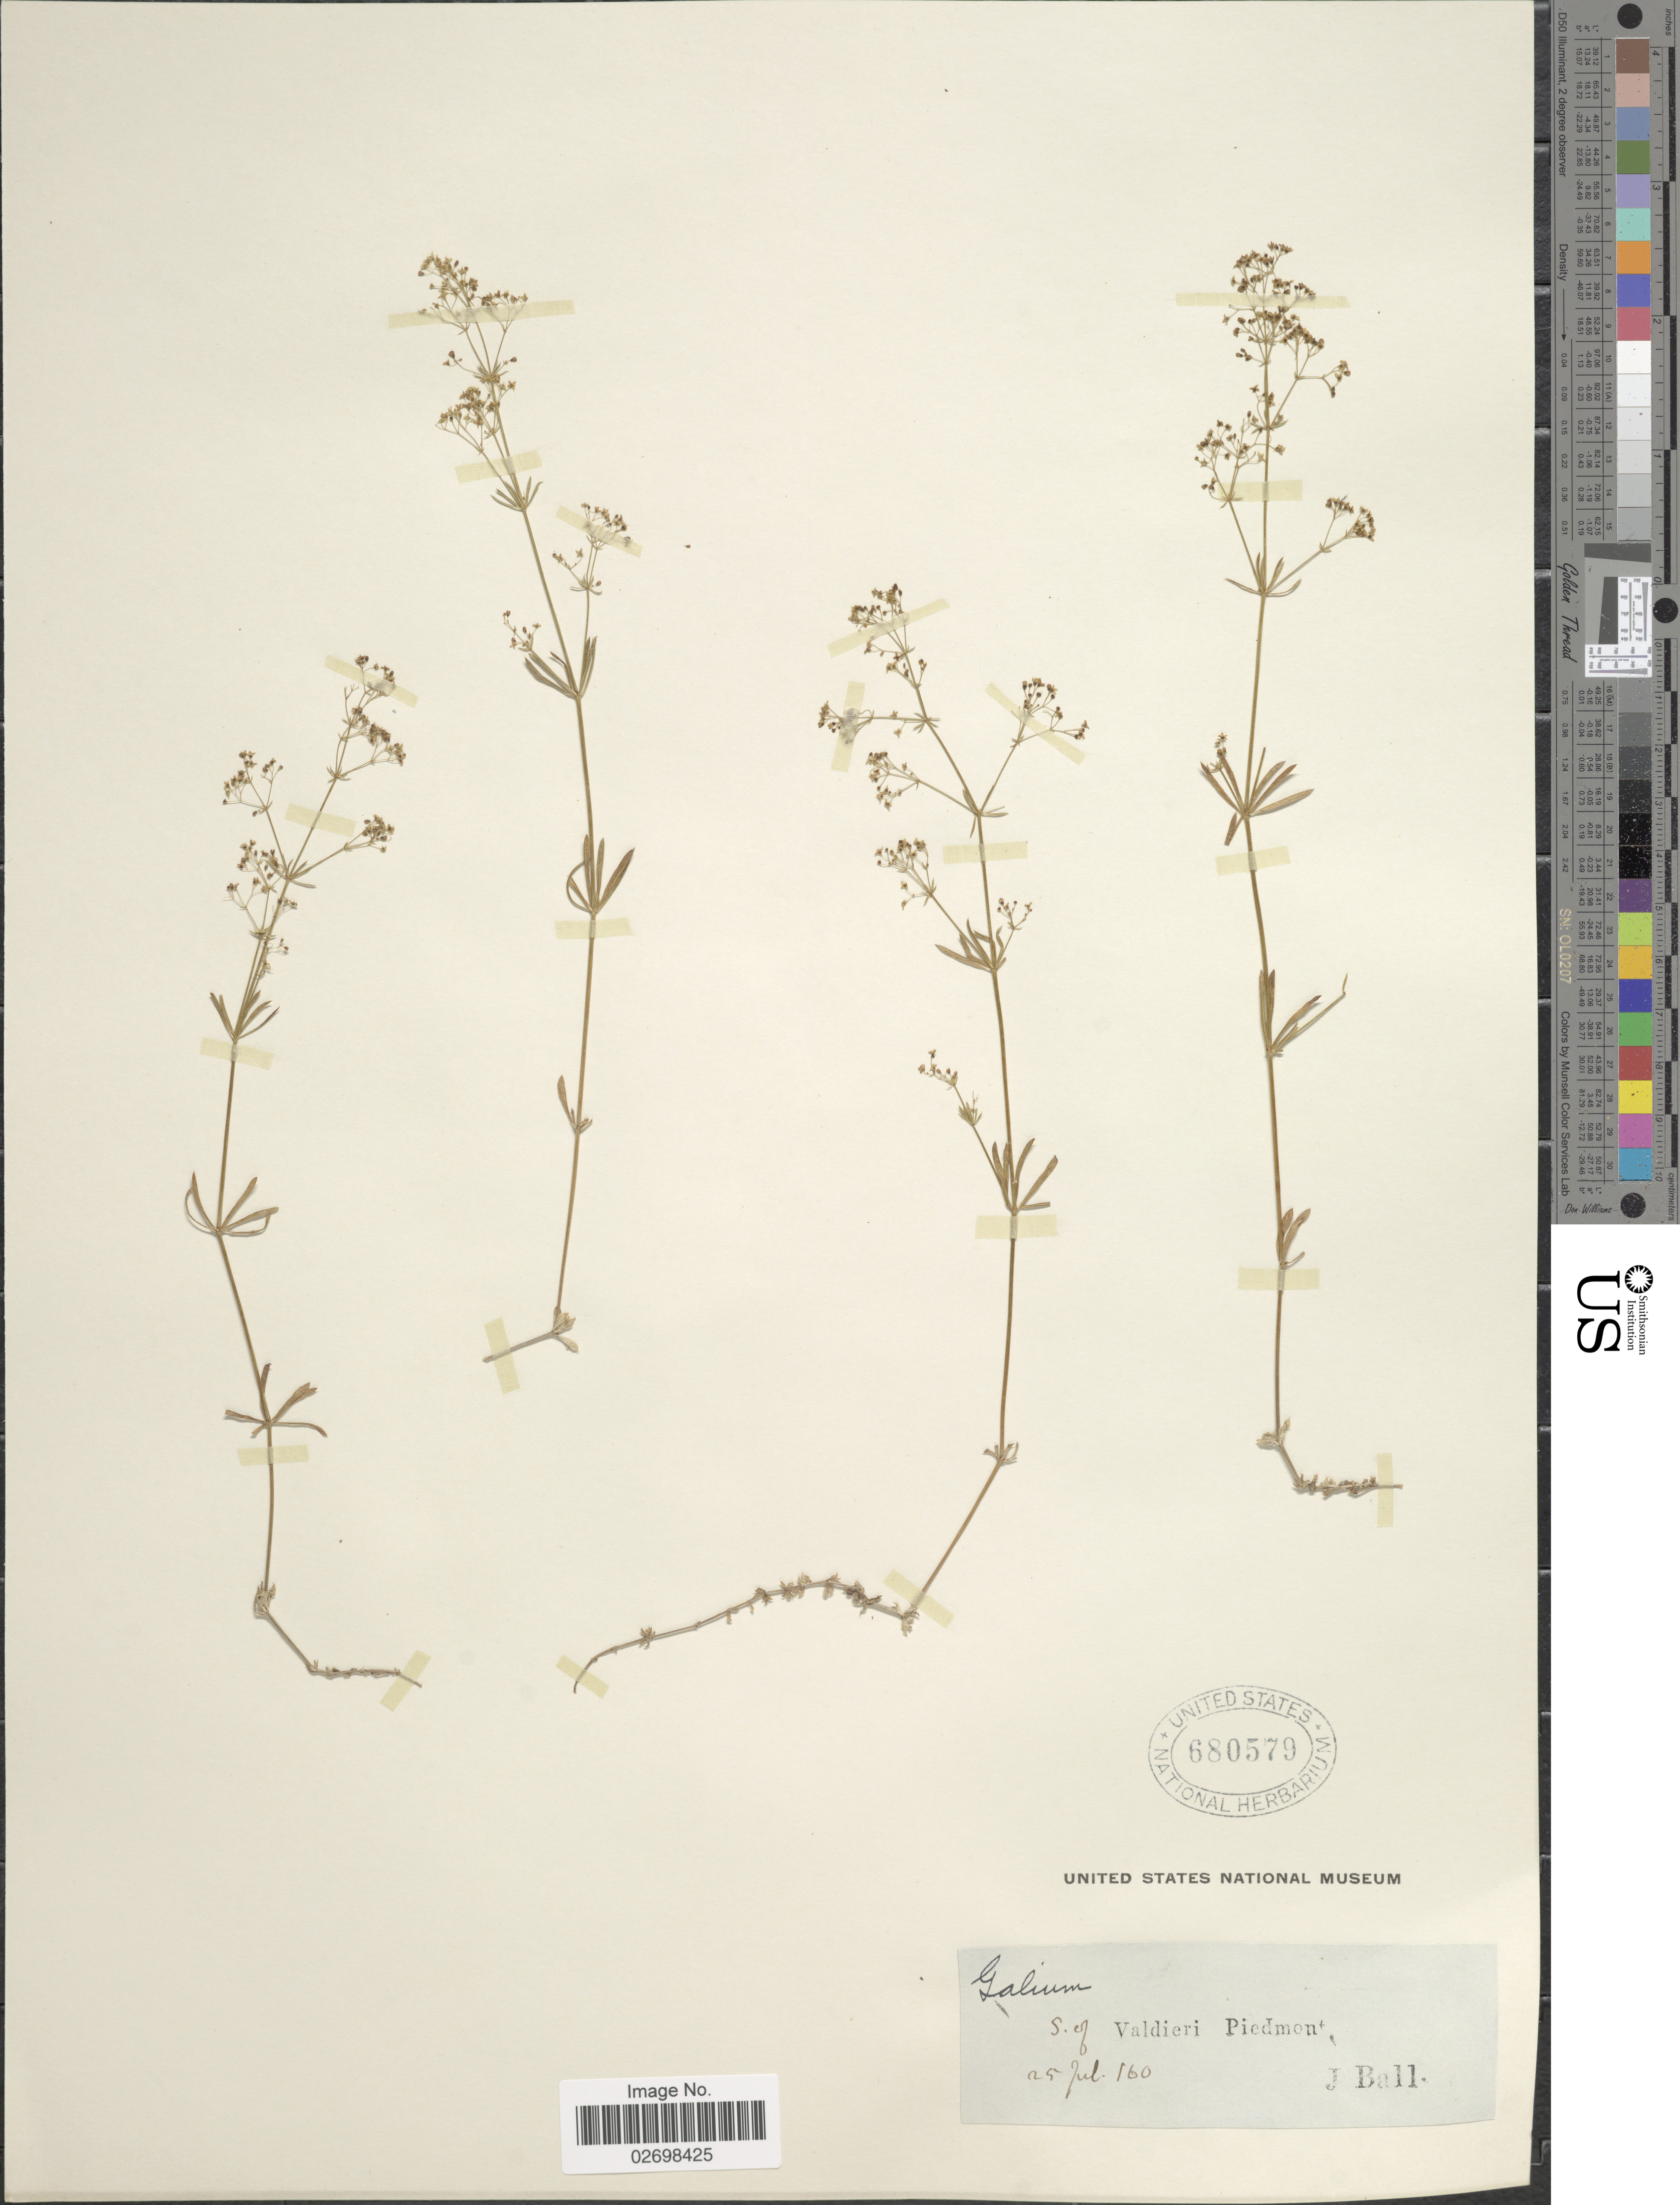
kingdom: Plantae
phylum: Tracheophyta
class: Magnoliopsida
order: Gentianales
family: Rubiaceae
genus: Galium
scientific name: Galium sp.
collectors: J. Ball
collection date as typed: Transcribed d/m/y: 25/7/60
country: Italy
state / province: Piedmont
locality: S. of Valdieri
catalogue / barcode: US 680579